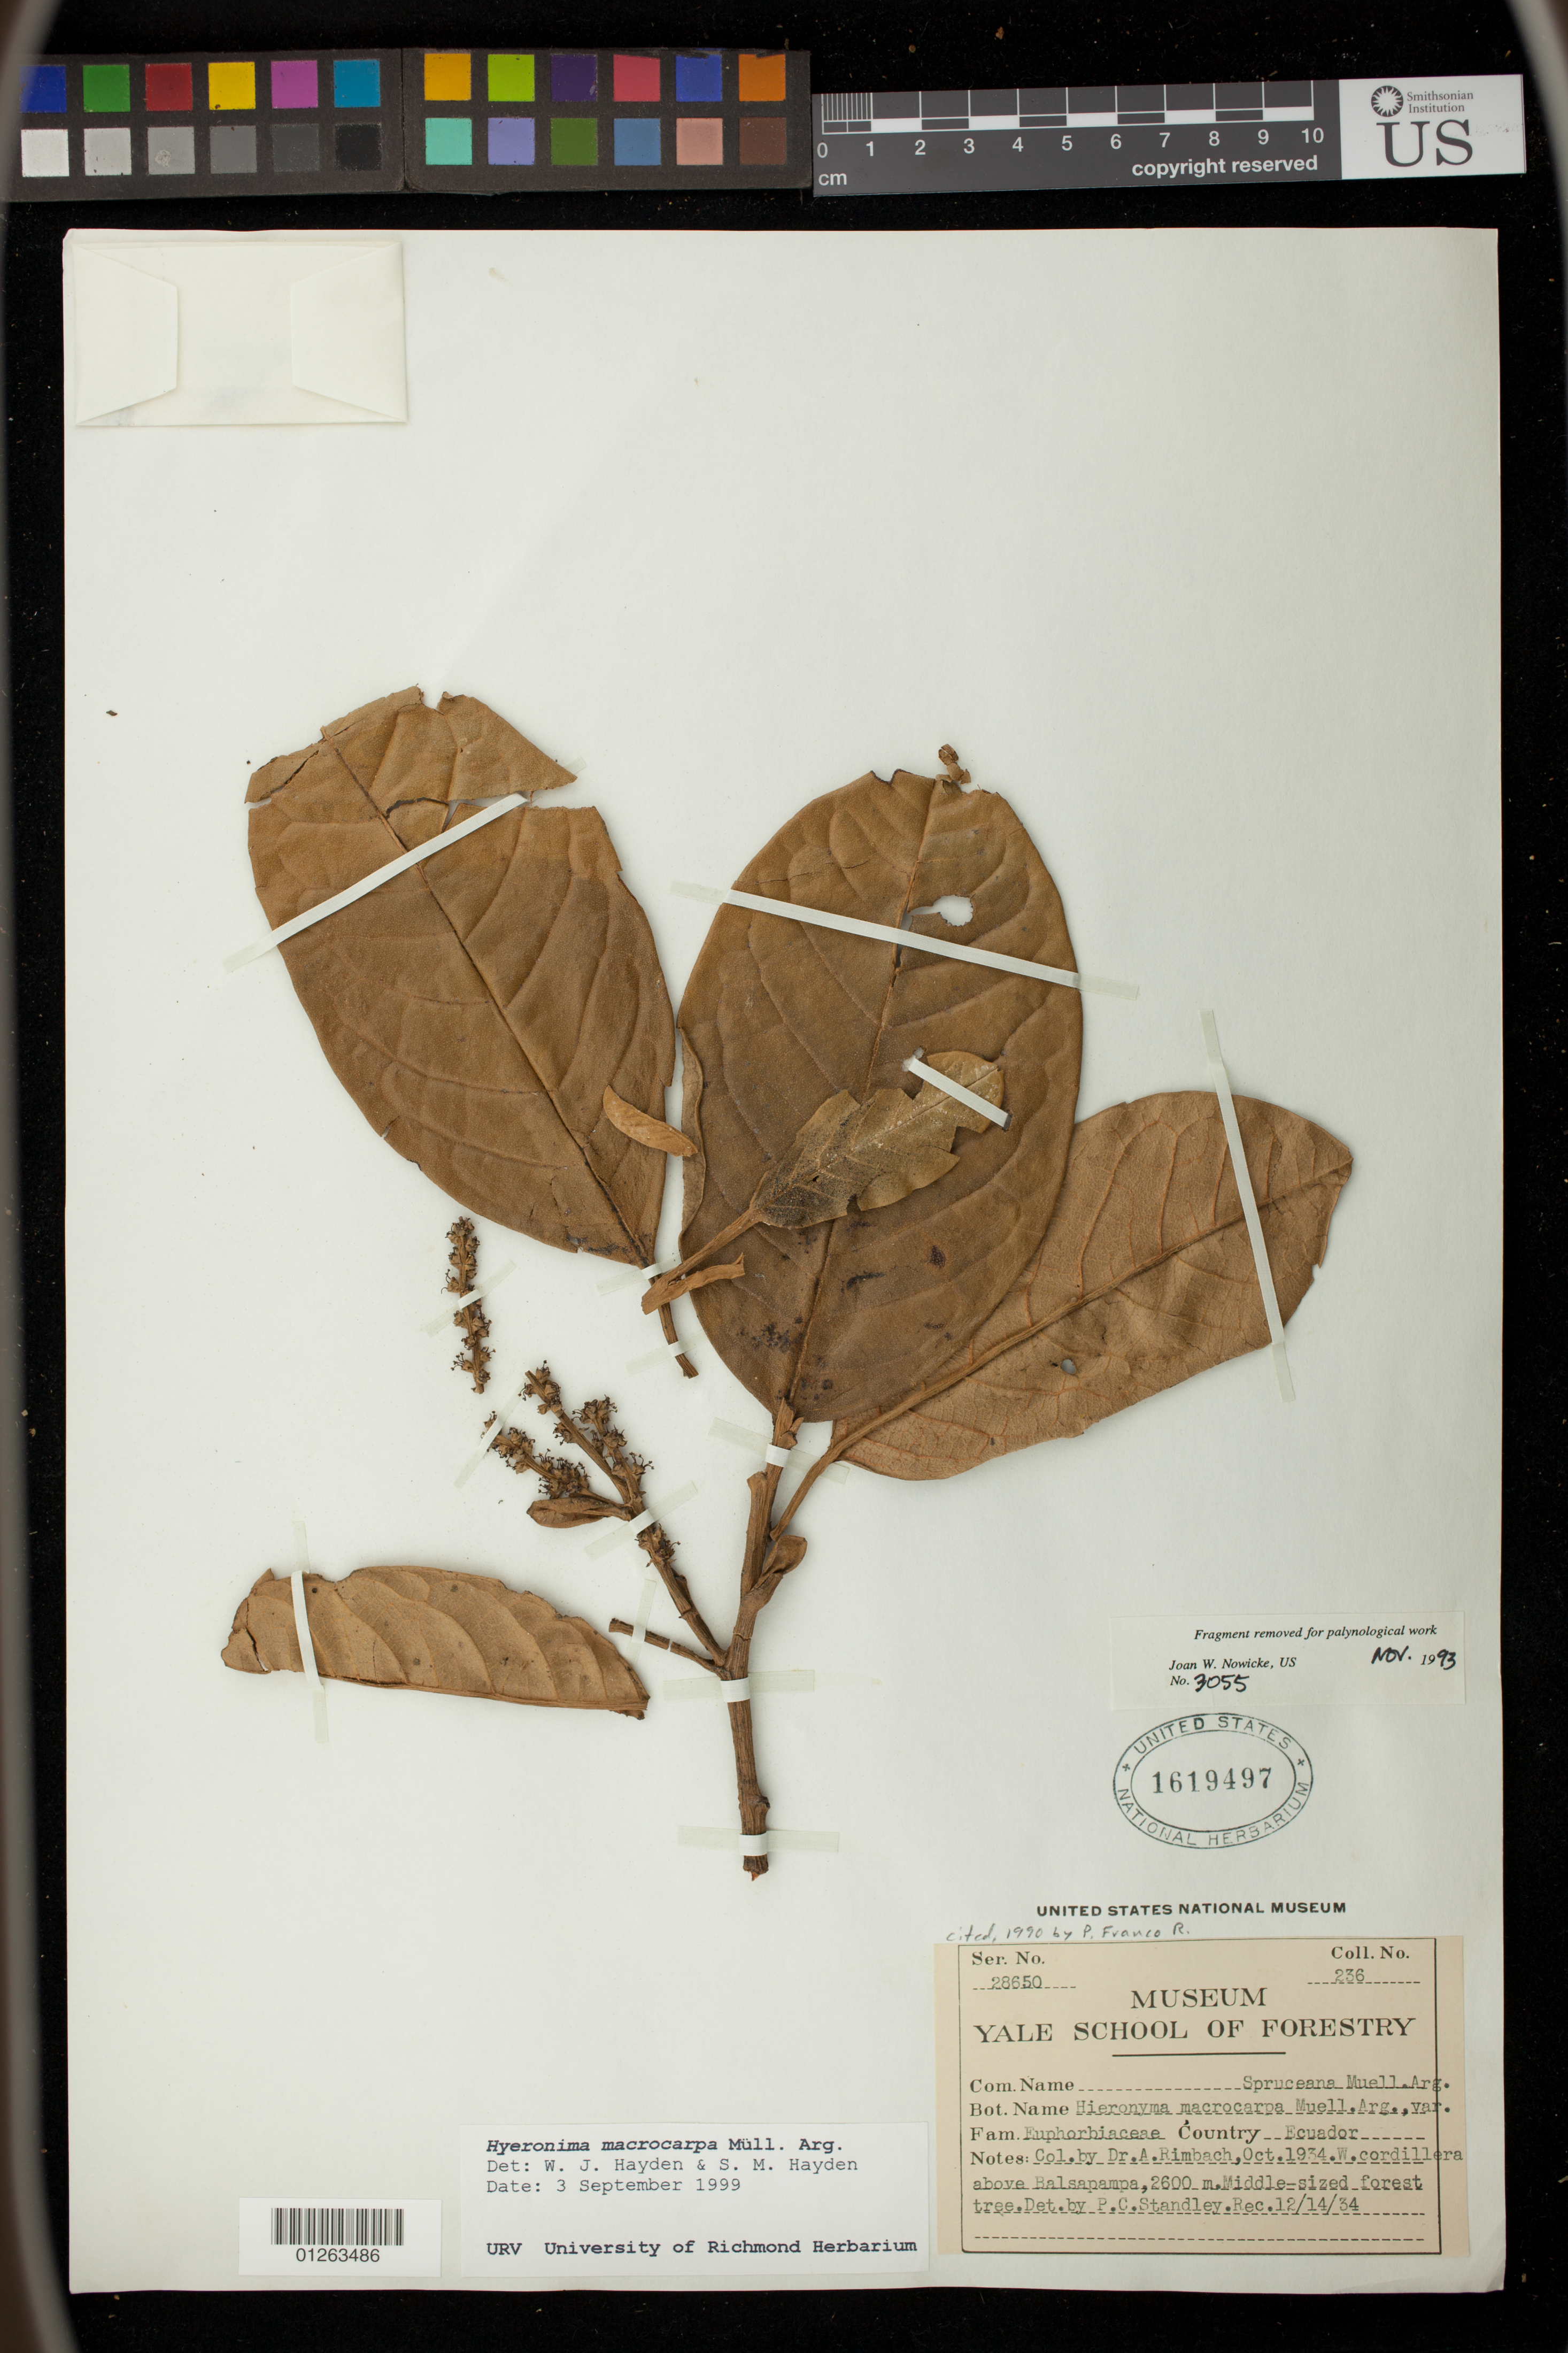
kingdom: Plantae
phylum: Tracheophyta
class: Magnoliopsida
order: Malpighiales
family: Phyllanthaceae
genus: Hieronyma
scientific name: Hieronyma macrocarpa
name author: (Müll. Arg.) Pax & K. Hoffm.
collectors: A. Rimbach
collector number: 236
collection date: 1934-10-01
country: Ecuador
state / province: Bolívar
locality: W. Cordillera above Balsapampa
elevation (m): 2601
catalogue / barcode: US 1619497